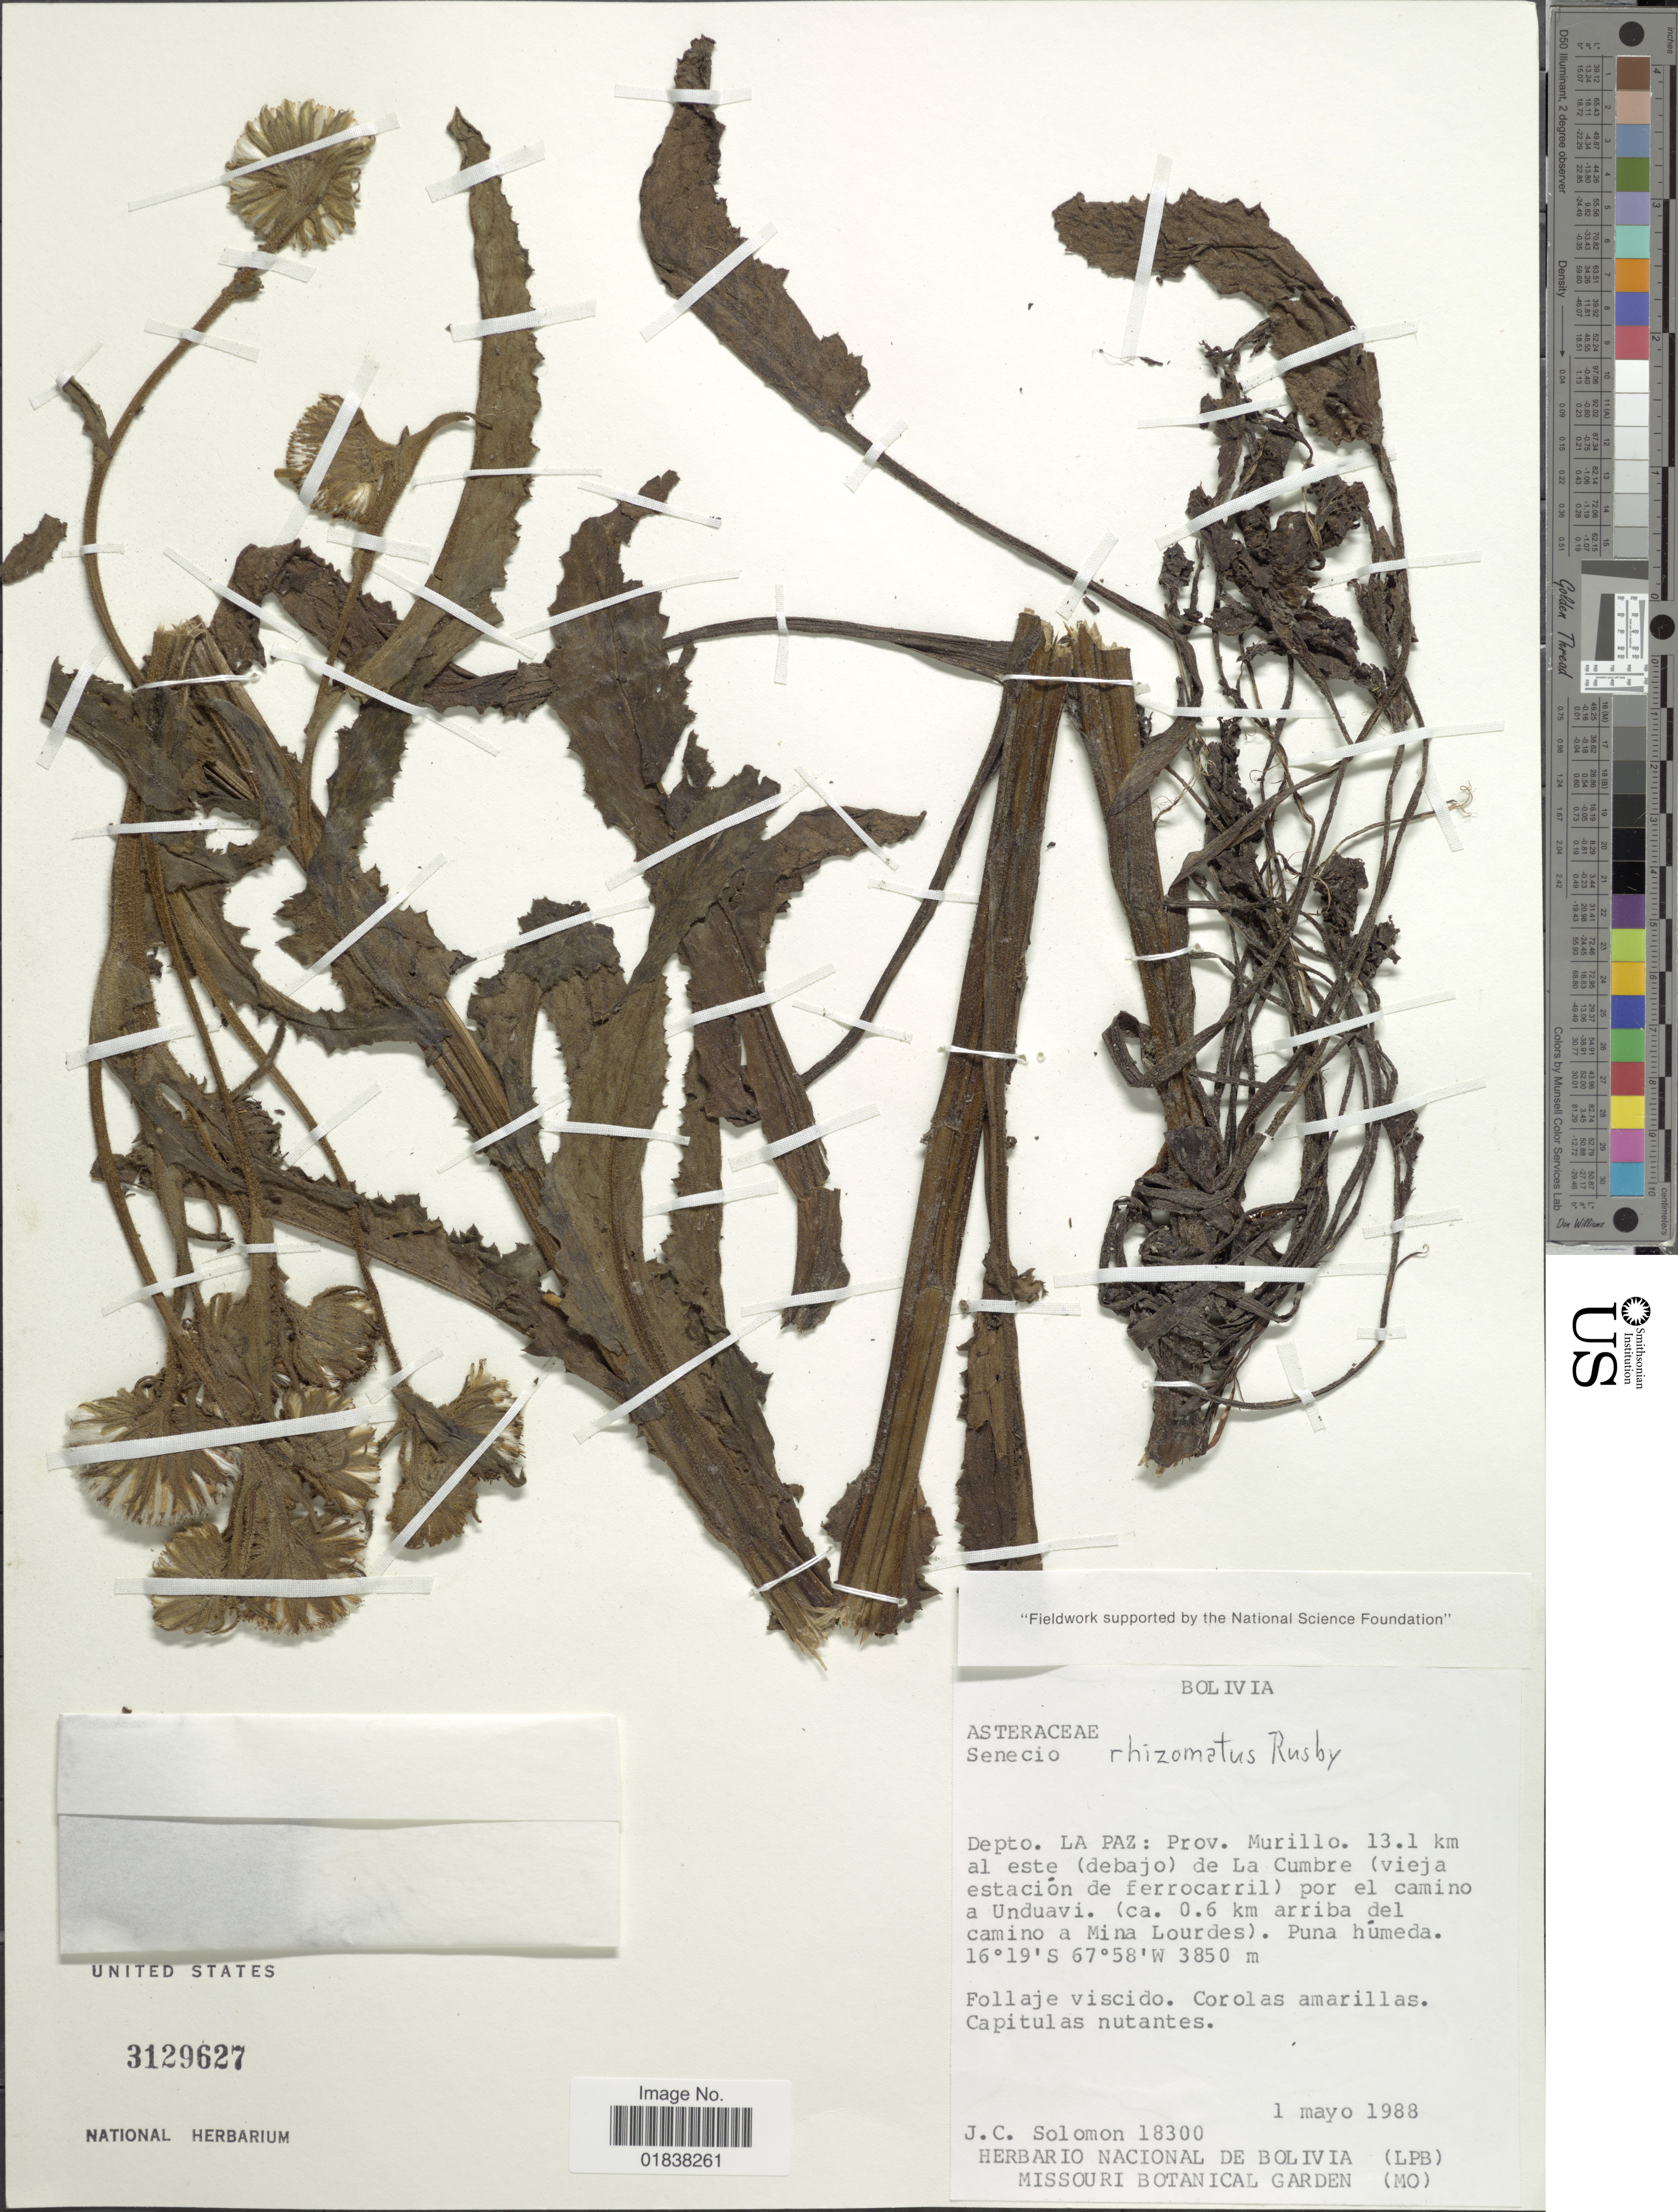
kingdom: Plantae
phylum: Tracheophyta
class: Magnoliopsida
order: Asterales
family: Asteraceae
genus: Senecio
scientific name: Senecio rhizomatus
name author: Rusby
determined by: Salomon, Luciana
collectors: J. C. Solomon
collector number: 18300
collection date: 1988-05-01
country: Bolivia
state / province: La Paz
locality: Prov. Murillo, 13.1 km al este (debajo) de La Cumbre (Vieja estacion de ferrocarril) por el camino a Unduavi (ca 0.6 km arriba del camino a Mina Lourdes)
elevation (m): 3850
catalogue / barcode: US 3129627